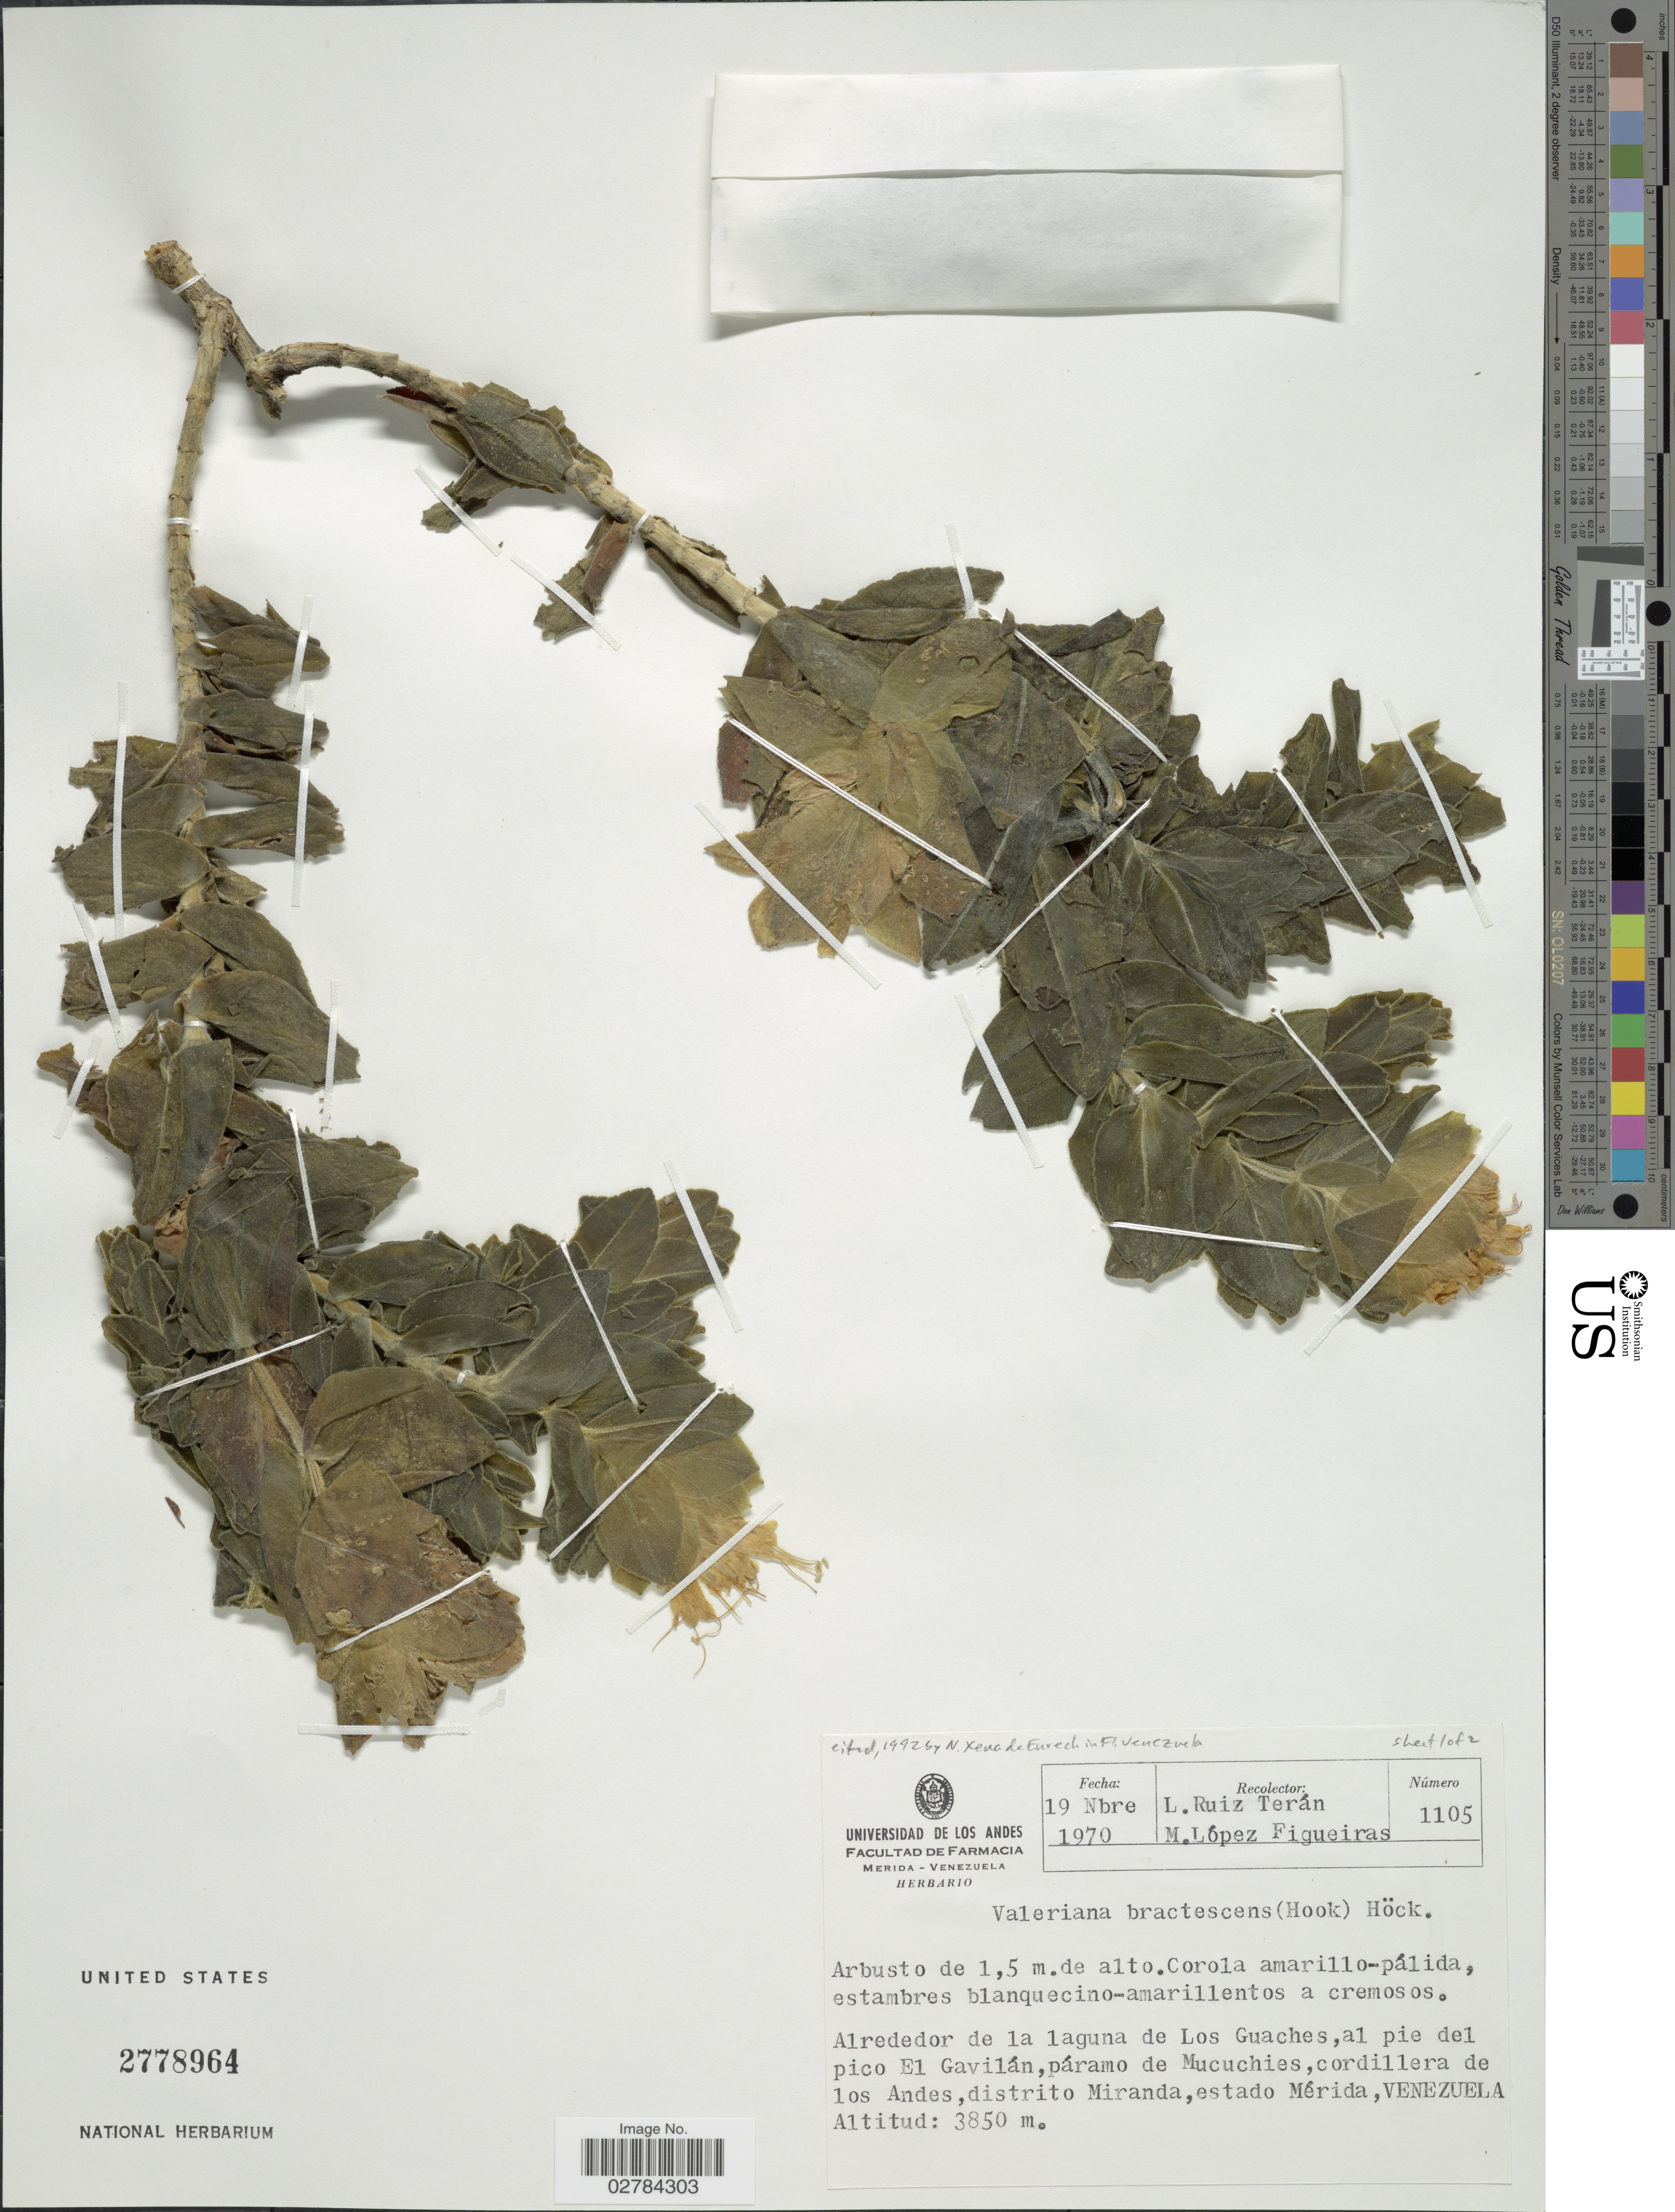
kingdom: Plantae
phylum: Tracheophyta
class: Magnoliopsida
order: Dipsacales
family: Caprifoliaceae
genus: Valeriana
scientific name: Valeriana bractescens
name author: Höck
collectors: L. E. Ruíz-Terán & M. López Figueiras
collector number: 1105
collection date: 1970-11-19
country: Venezuela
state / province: Mérida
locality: Alrededor de la laguna de Los Guaches, al pie del pico El Gavilán, páramo de Mucuchies, cordillera de los Andes, distrito Miranda, estado Mérida.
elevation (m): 3850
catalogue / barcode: US 2778964